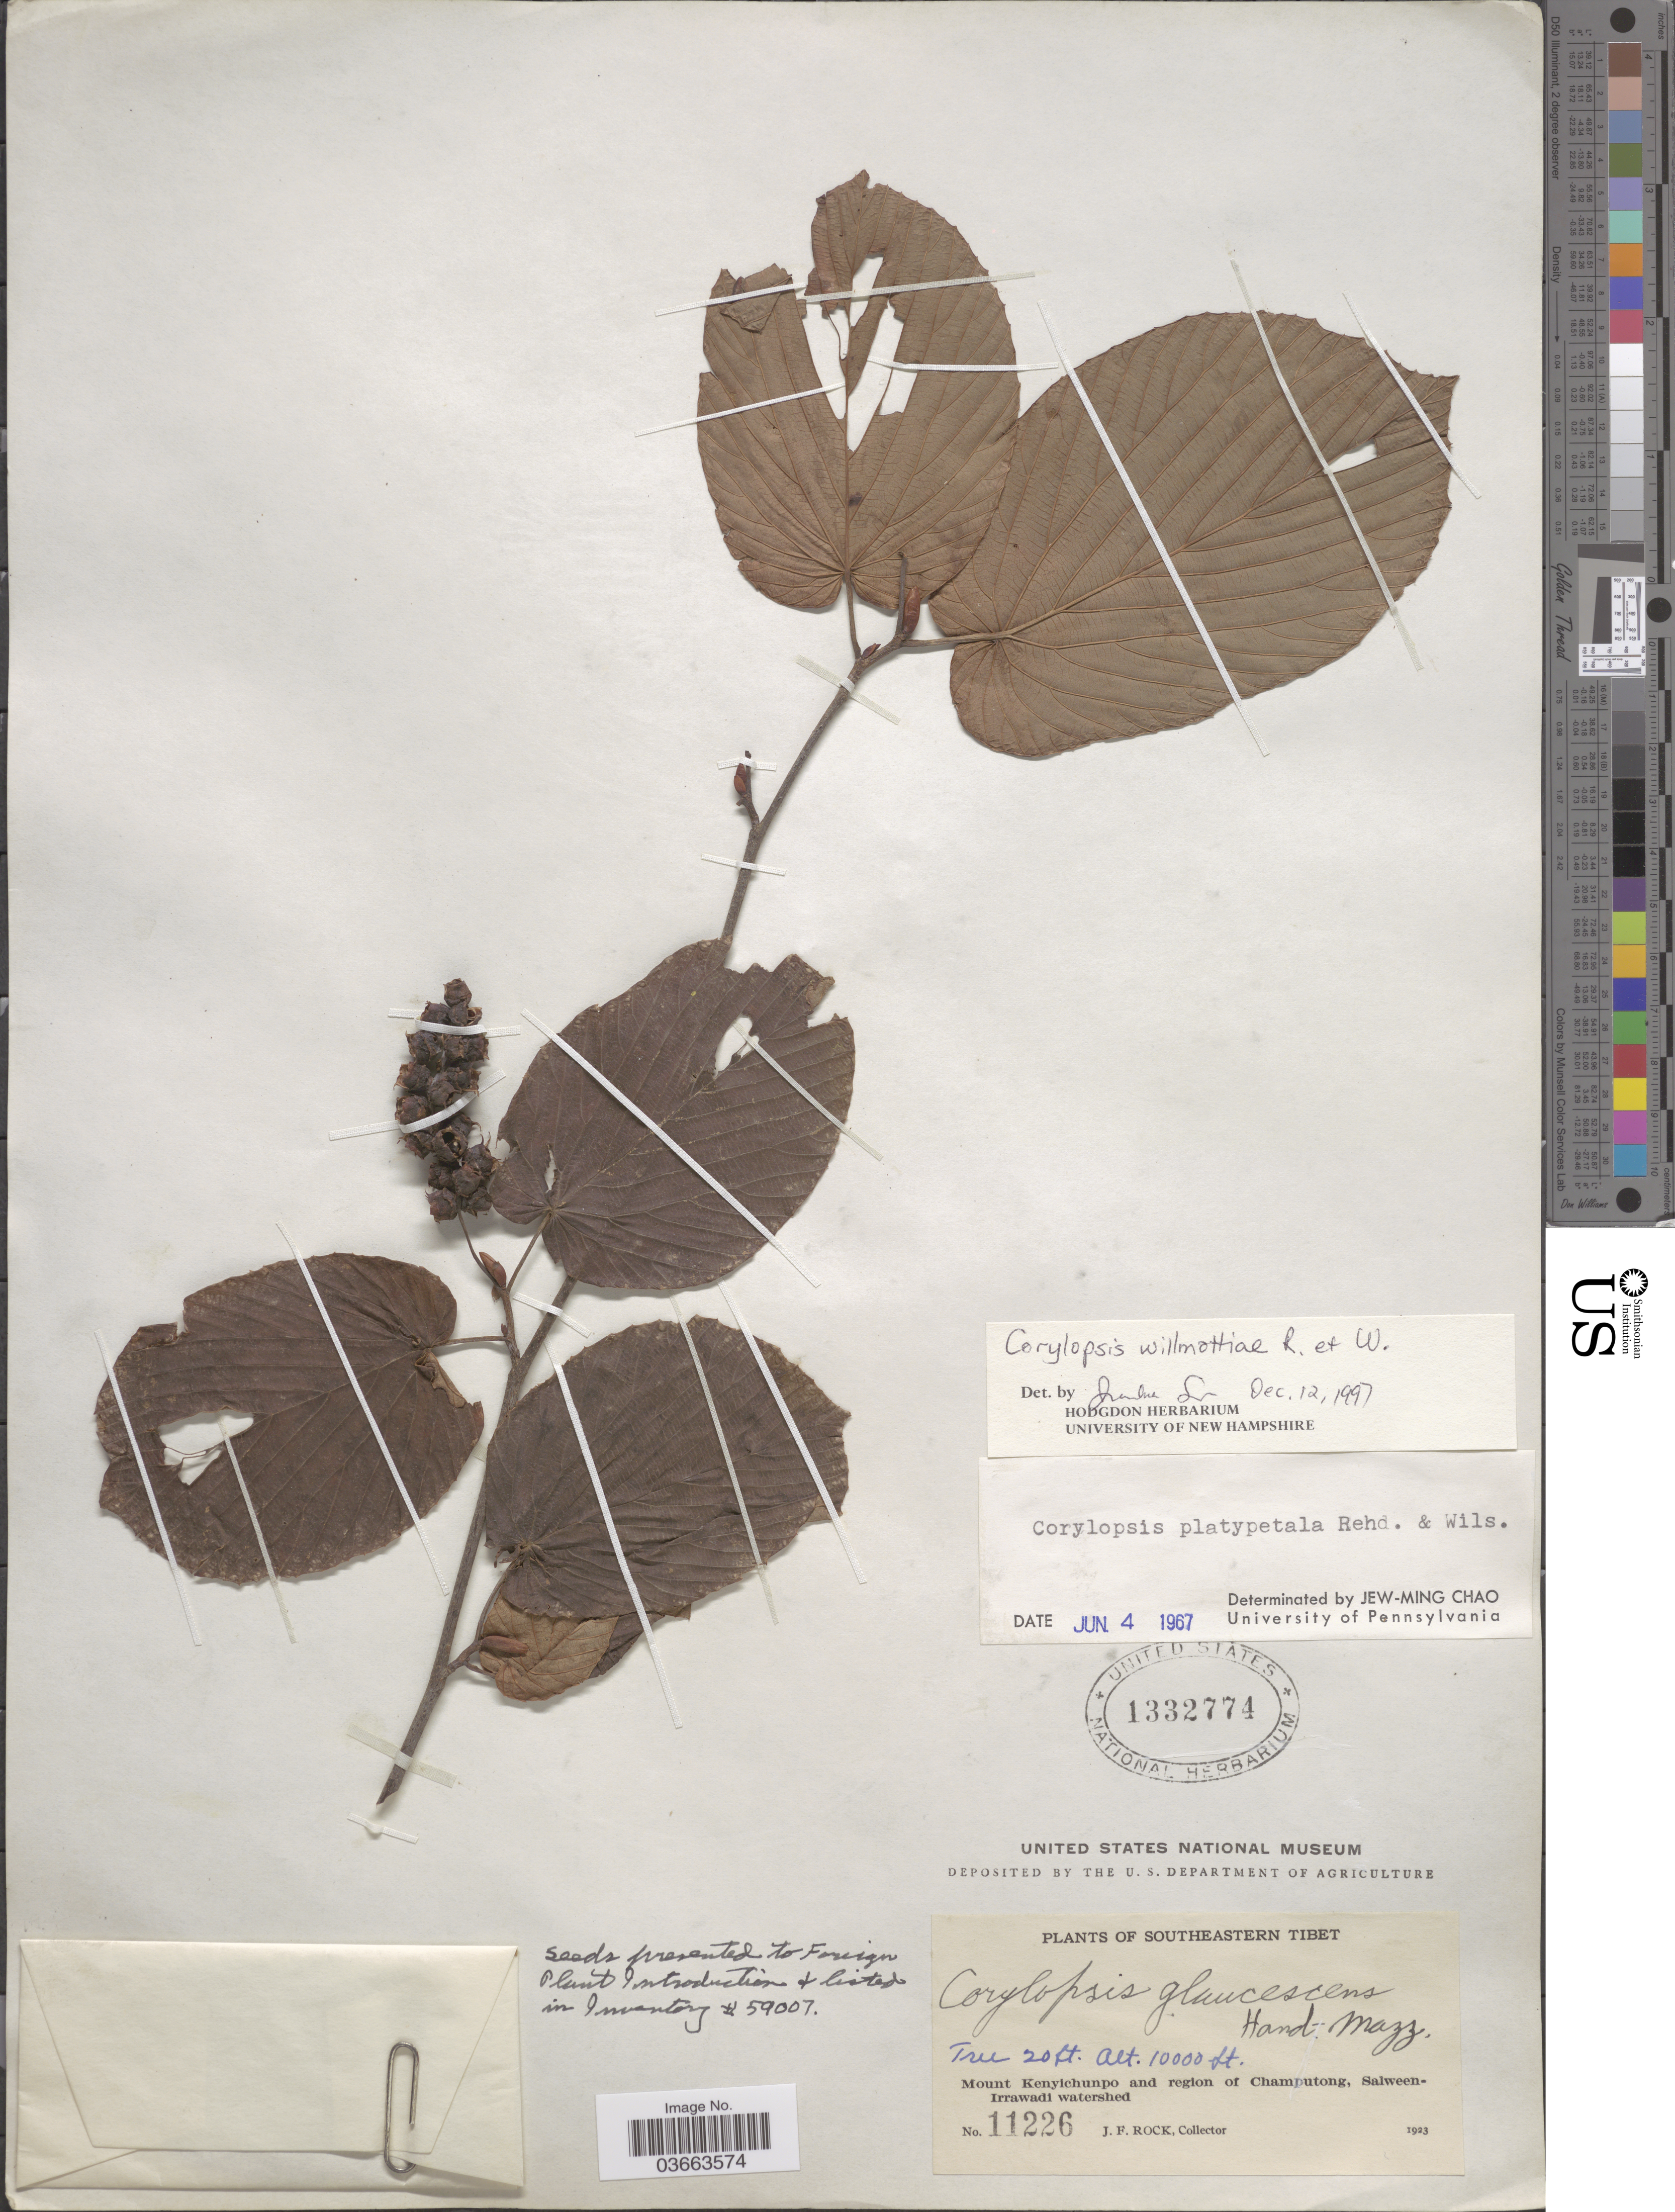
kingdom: Plantae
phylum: Tracheophyta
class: Magnoliopsida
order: Saxifragales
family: Hamamelidaceae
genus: Corylopsis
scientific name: Corylopsis willmottiae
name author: Rehder & E.H. Wilson in Sarg.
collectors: J. Rock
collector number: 11226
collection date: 1923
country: China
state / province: Xizang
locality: Southeastern Tibet. Mount Kenyichunpo and region of Champutong, Salween- Irrawadi watershed.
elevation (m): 3048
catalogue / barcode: US 1332774